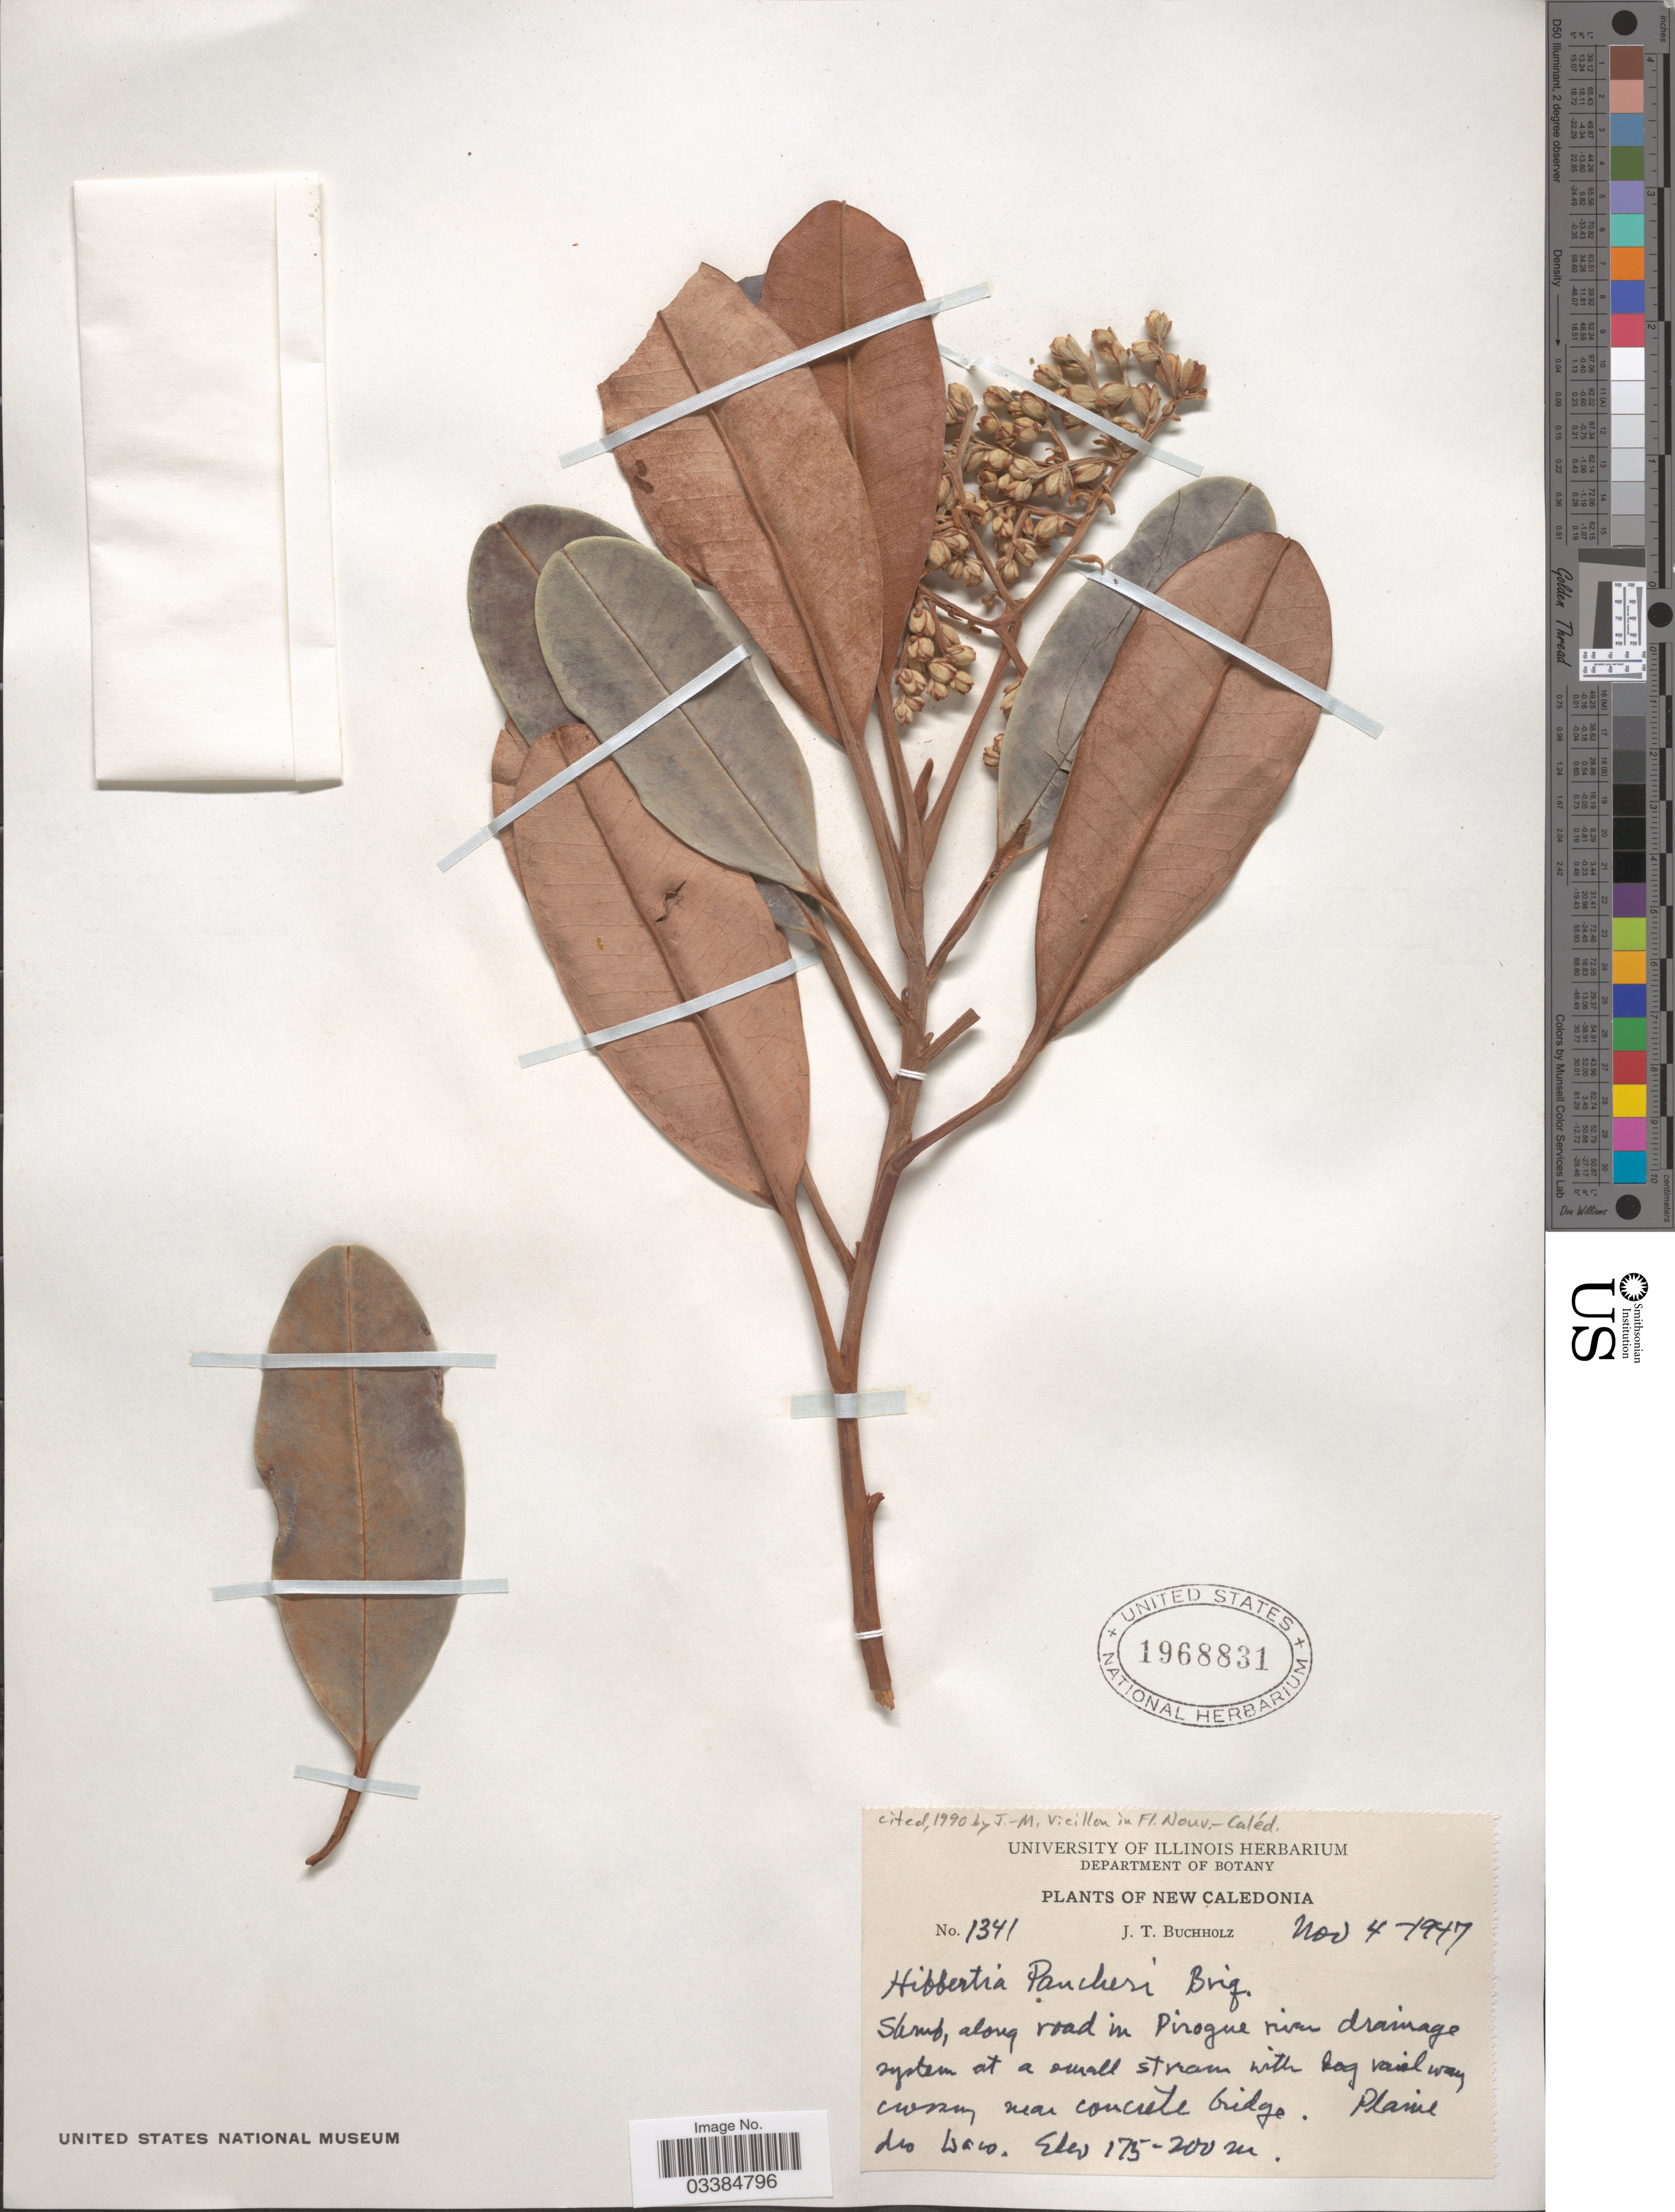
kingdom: Plantae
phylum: Tracheophyta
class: Magnoliopsida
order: Dilleniales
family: Dilleniaceae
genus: Hibbertia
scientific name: Hibbertia pancheri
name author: (Brongn. & Gris) Briq.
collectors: J. T. Buchholz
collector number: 1341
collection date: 1947-11-04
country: New Caledonia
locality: Shrub, along road in Pirogue river drainage system at a small stream with dog railway corner [interpreted] near concrete bridge.Plaine des Daco [interpreted].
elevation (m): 175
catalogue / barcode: US 1968831